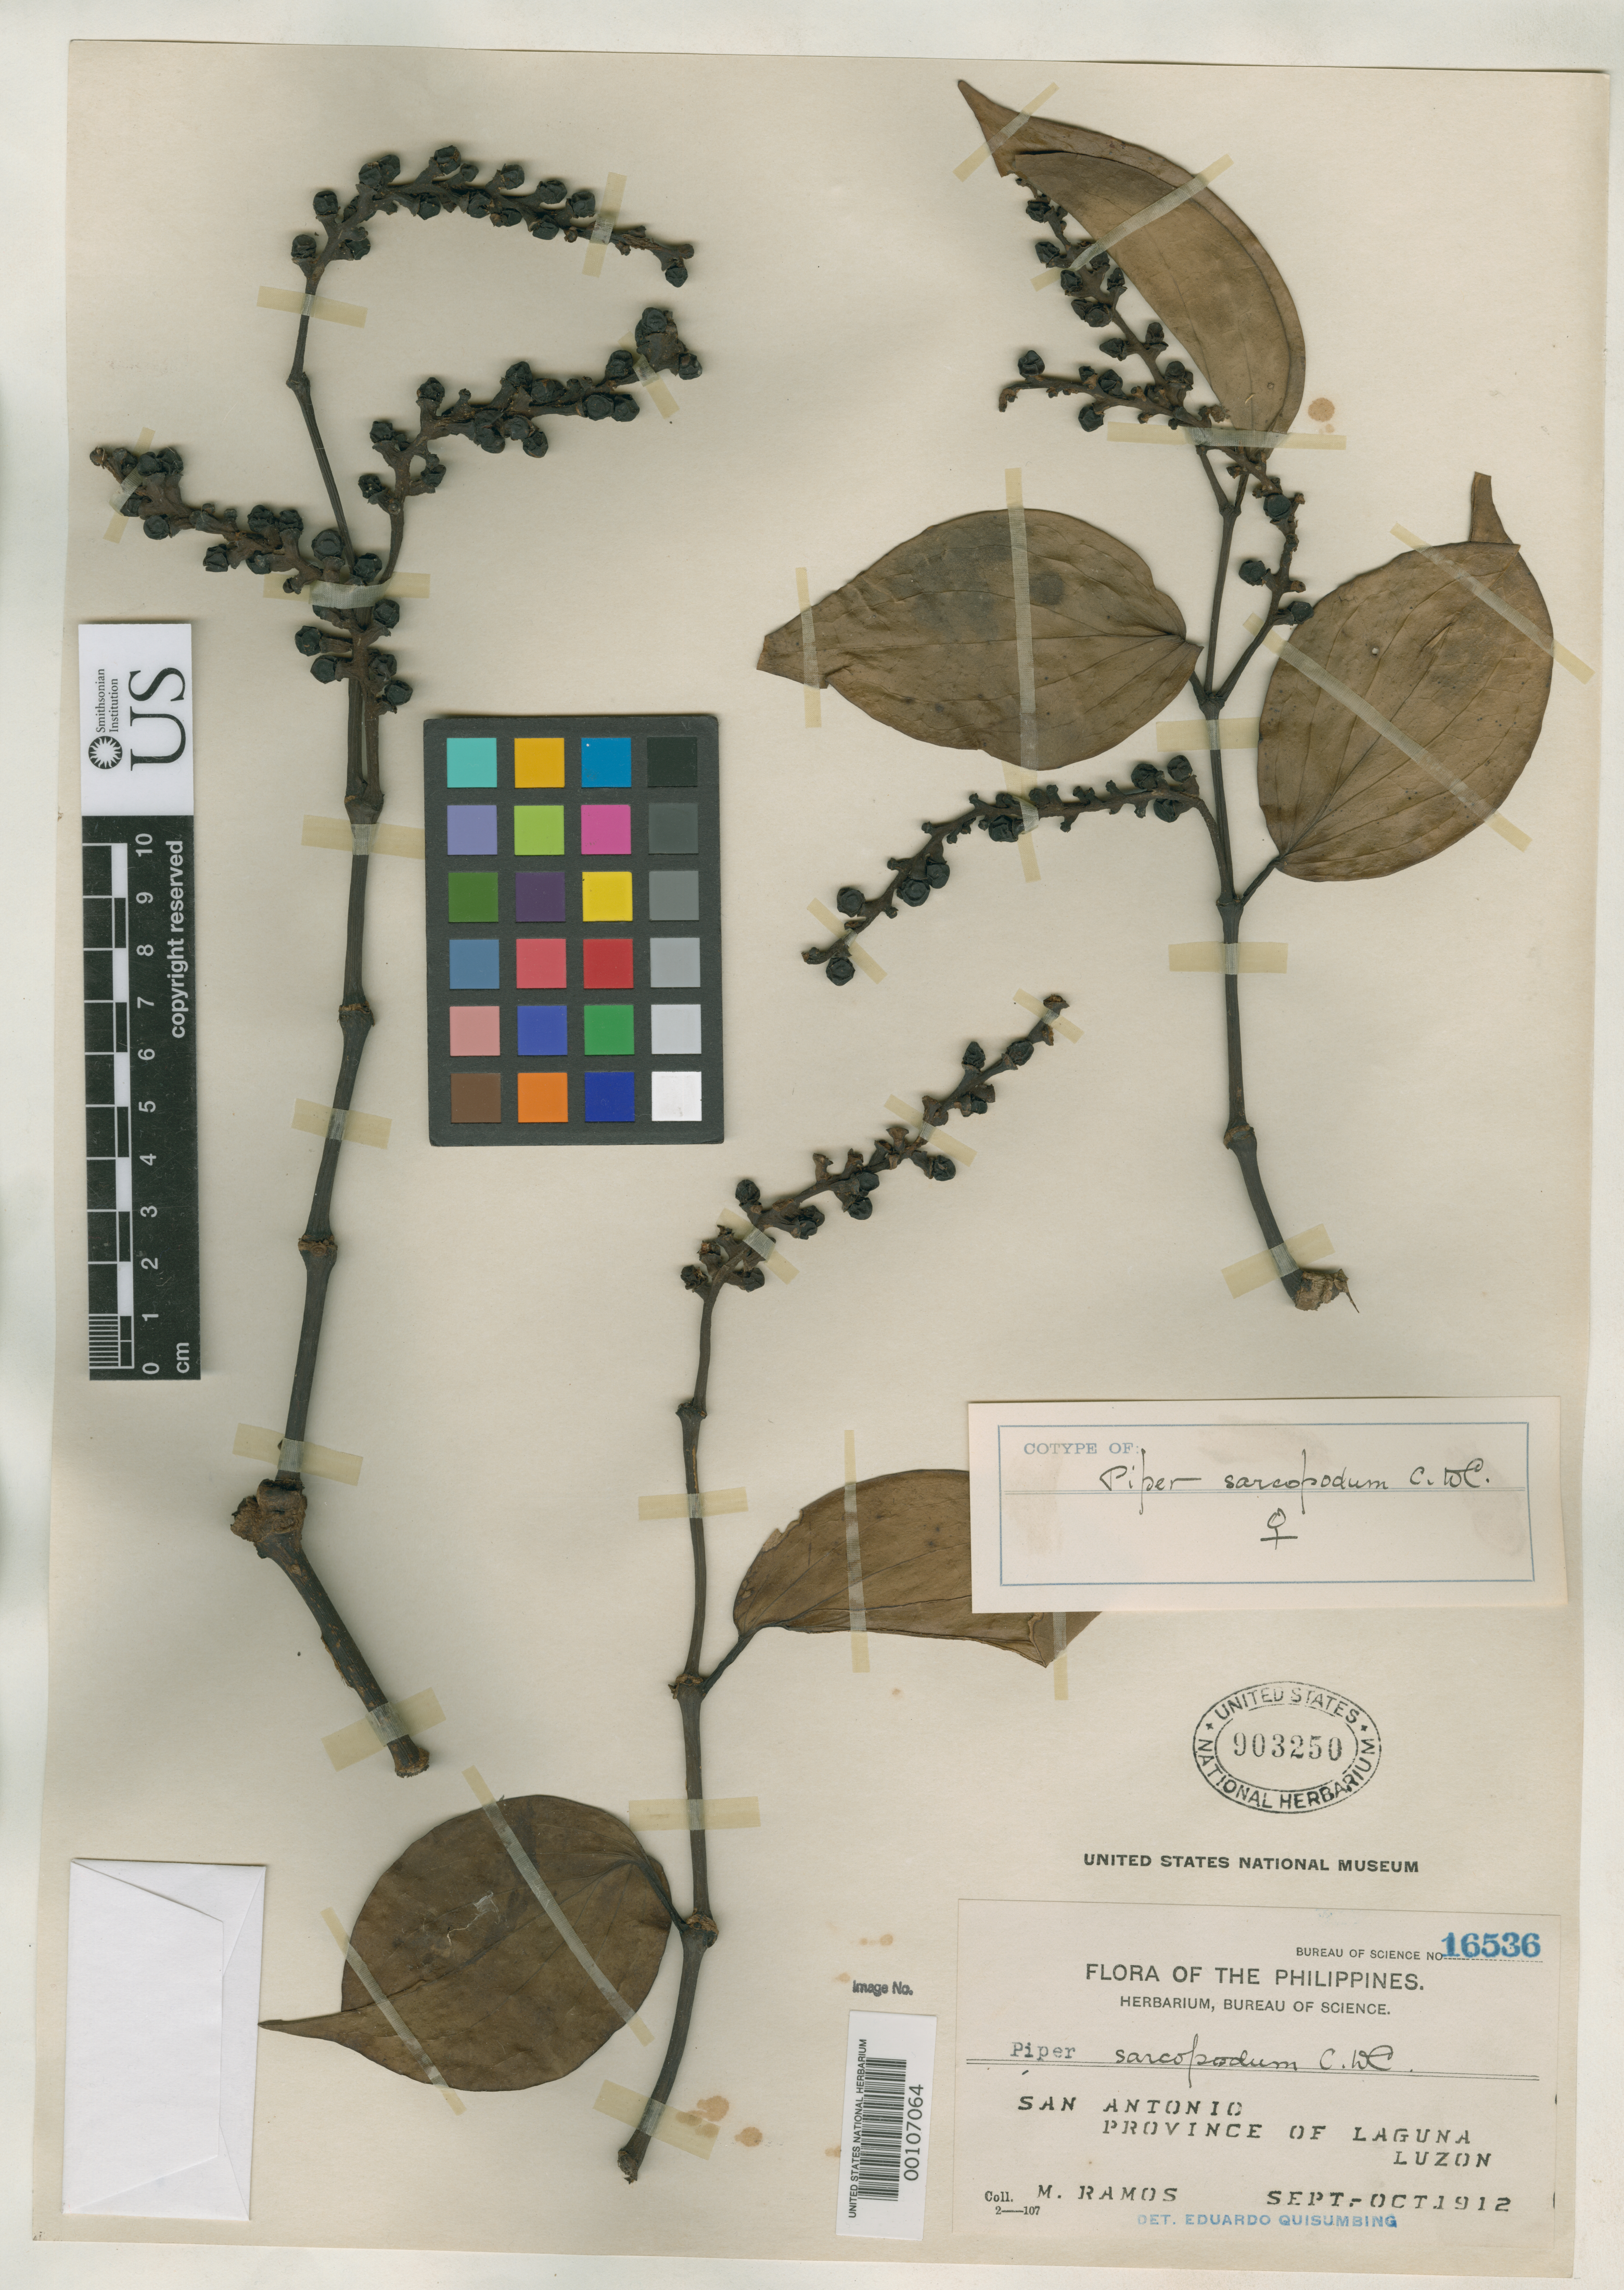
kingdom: Plantae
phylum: Tracheophyta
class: Magnoliopsida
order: Piperales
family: Piperaceae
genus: Piper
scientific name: Piper sarcopodum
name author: C. DC.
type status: Isotype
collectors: M. Ramos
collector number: Bur. Sci. 16536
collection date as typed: Sep 1912 to -- Oct 1912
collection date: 1912-09/1912-10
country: Philippines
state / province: Calabarzon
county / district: Laguna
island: Luzon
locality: San Antonio.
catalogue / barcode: US 903250